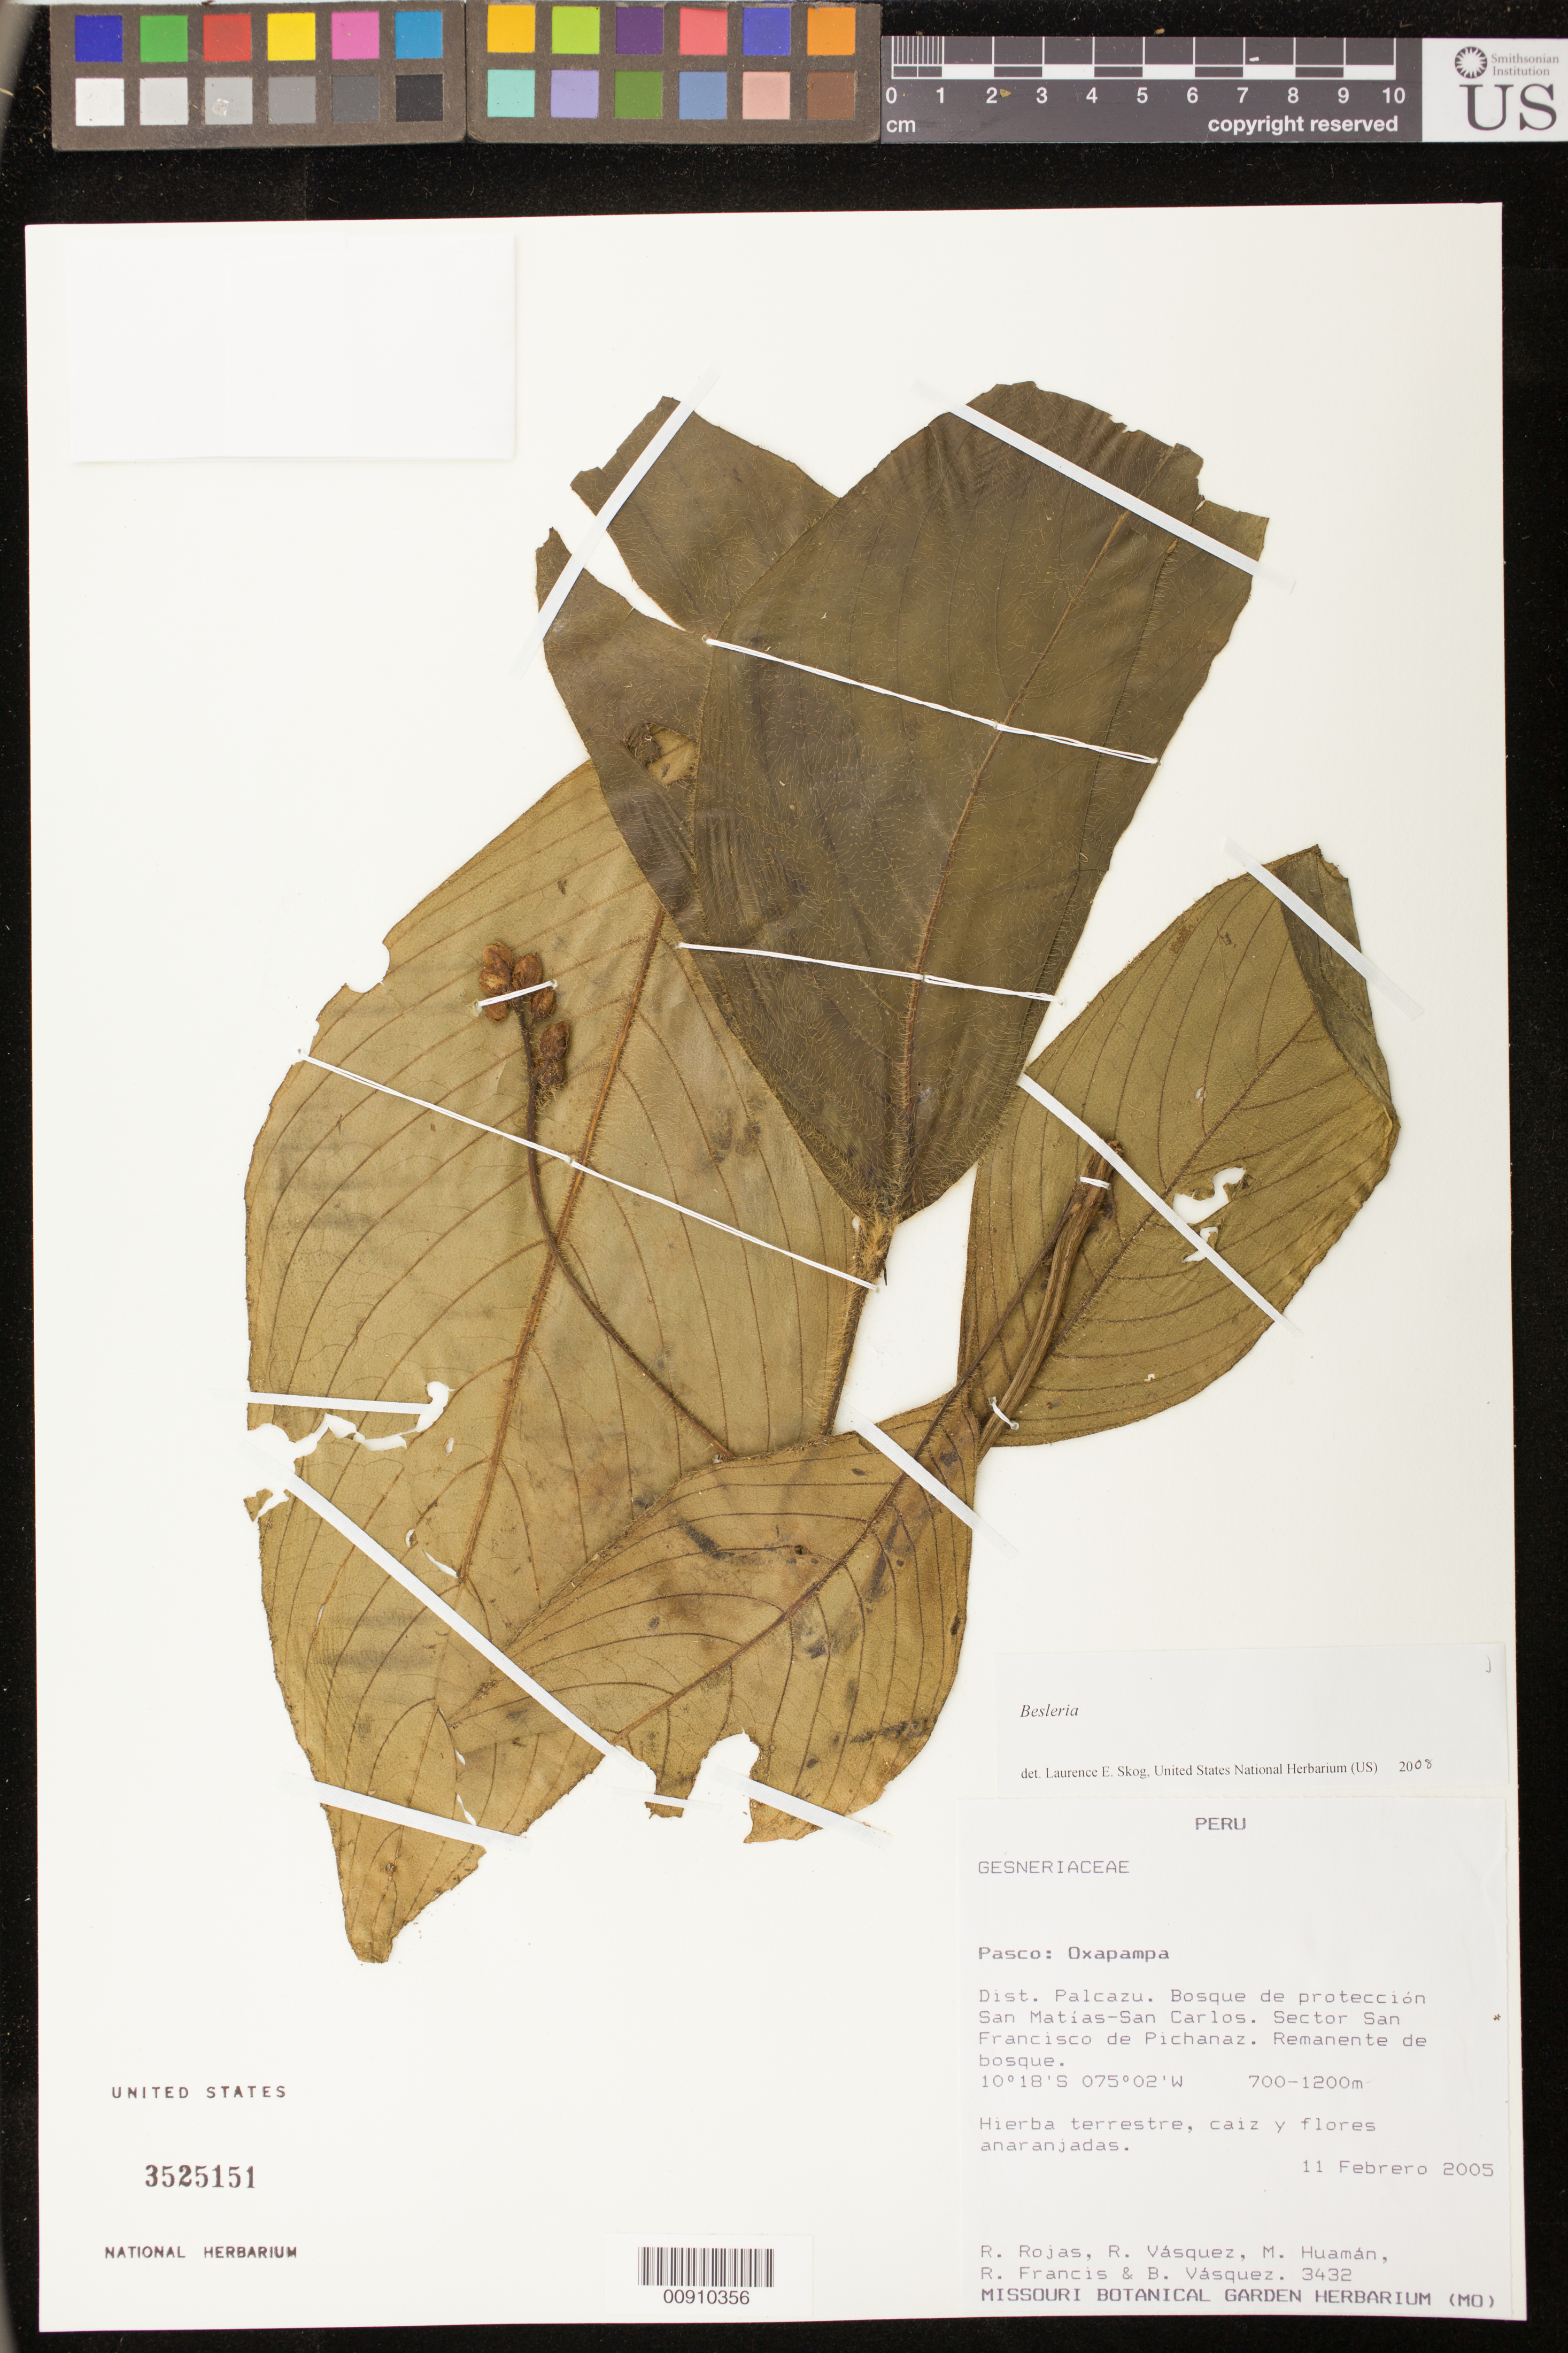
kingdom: Plantae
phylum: Tracheophyta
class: Magnoliopsida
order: Lamiales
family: Gesneriaceae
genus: Besleria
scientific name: Besleria sp.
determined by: Skog, Laurence E.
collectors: R. Rojas & et al.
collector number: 3432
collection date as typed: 11 Feb 2005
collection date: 2005-02-11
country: Peru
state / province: Pasco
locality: Pasco: Oxapampa. Dist. Palcazu. Bosque de protección San Matías-San Carlos. Sector San Francisco de Pichanaz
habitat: Remanente de bosque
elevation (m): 700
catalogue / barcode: US 3525151